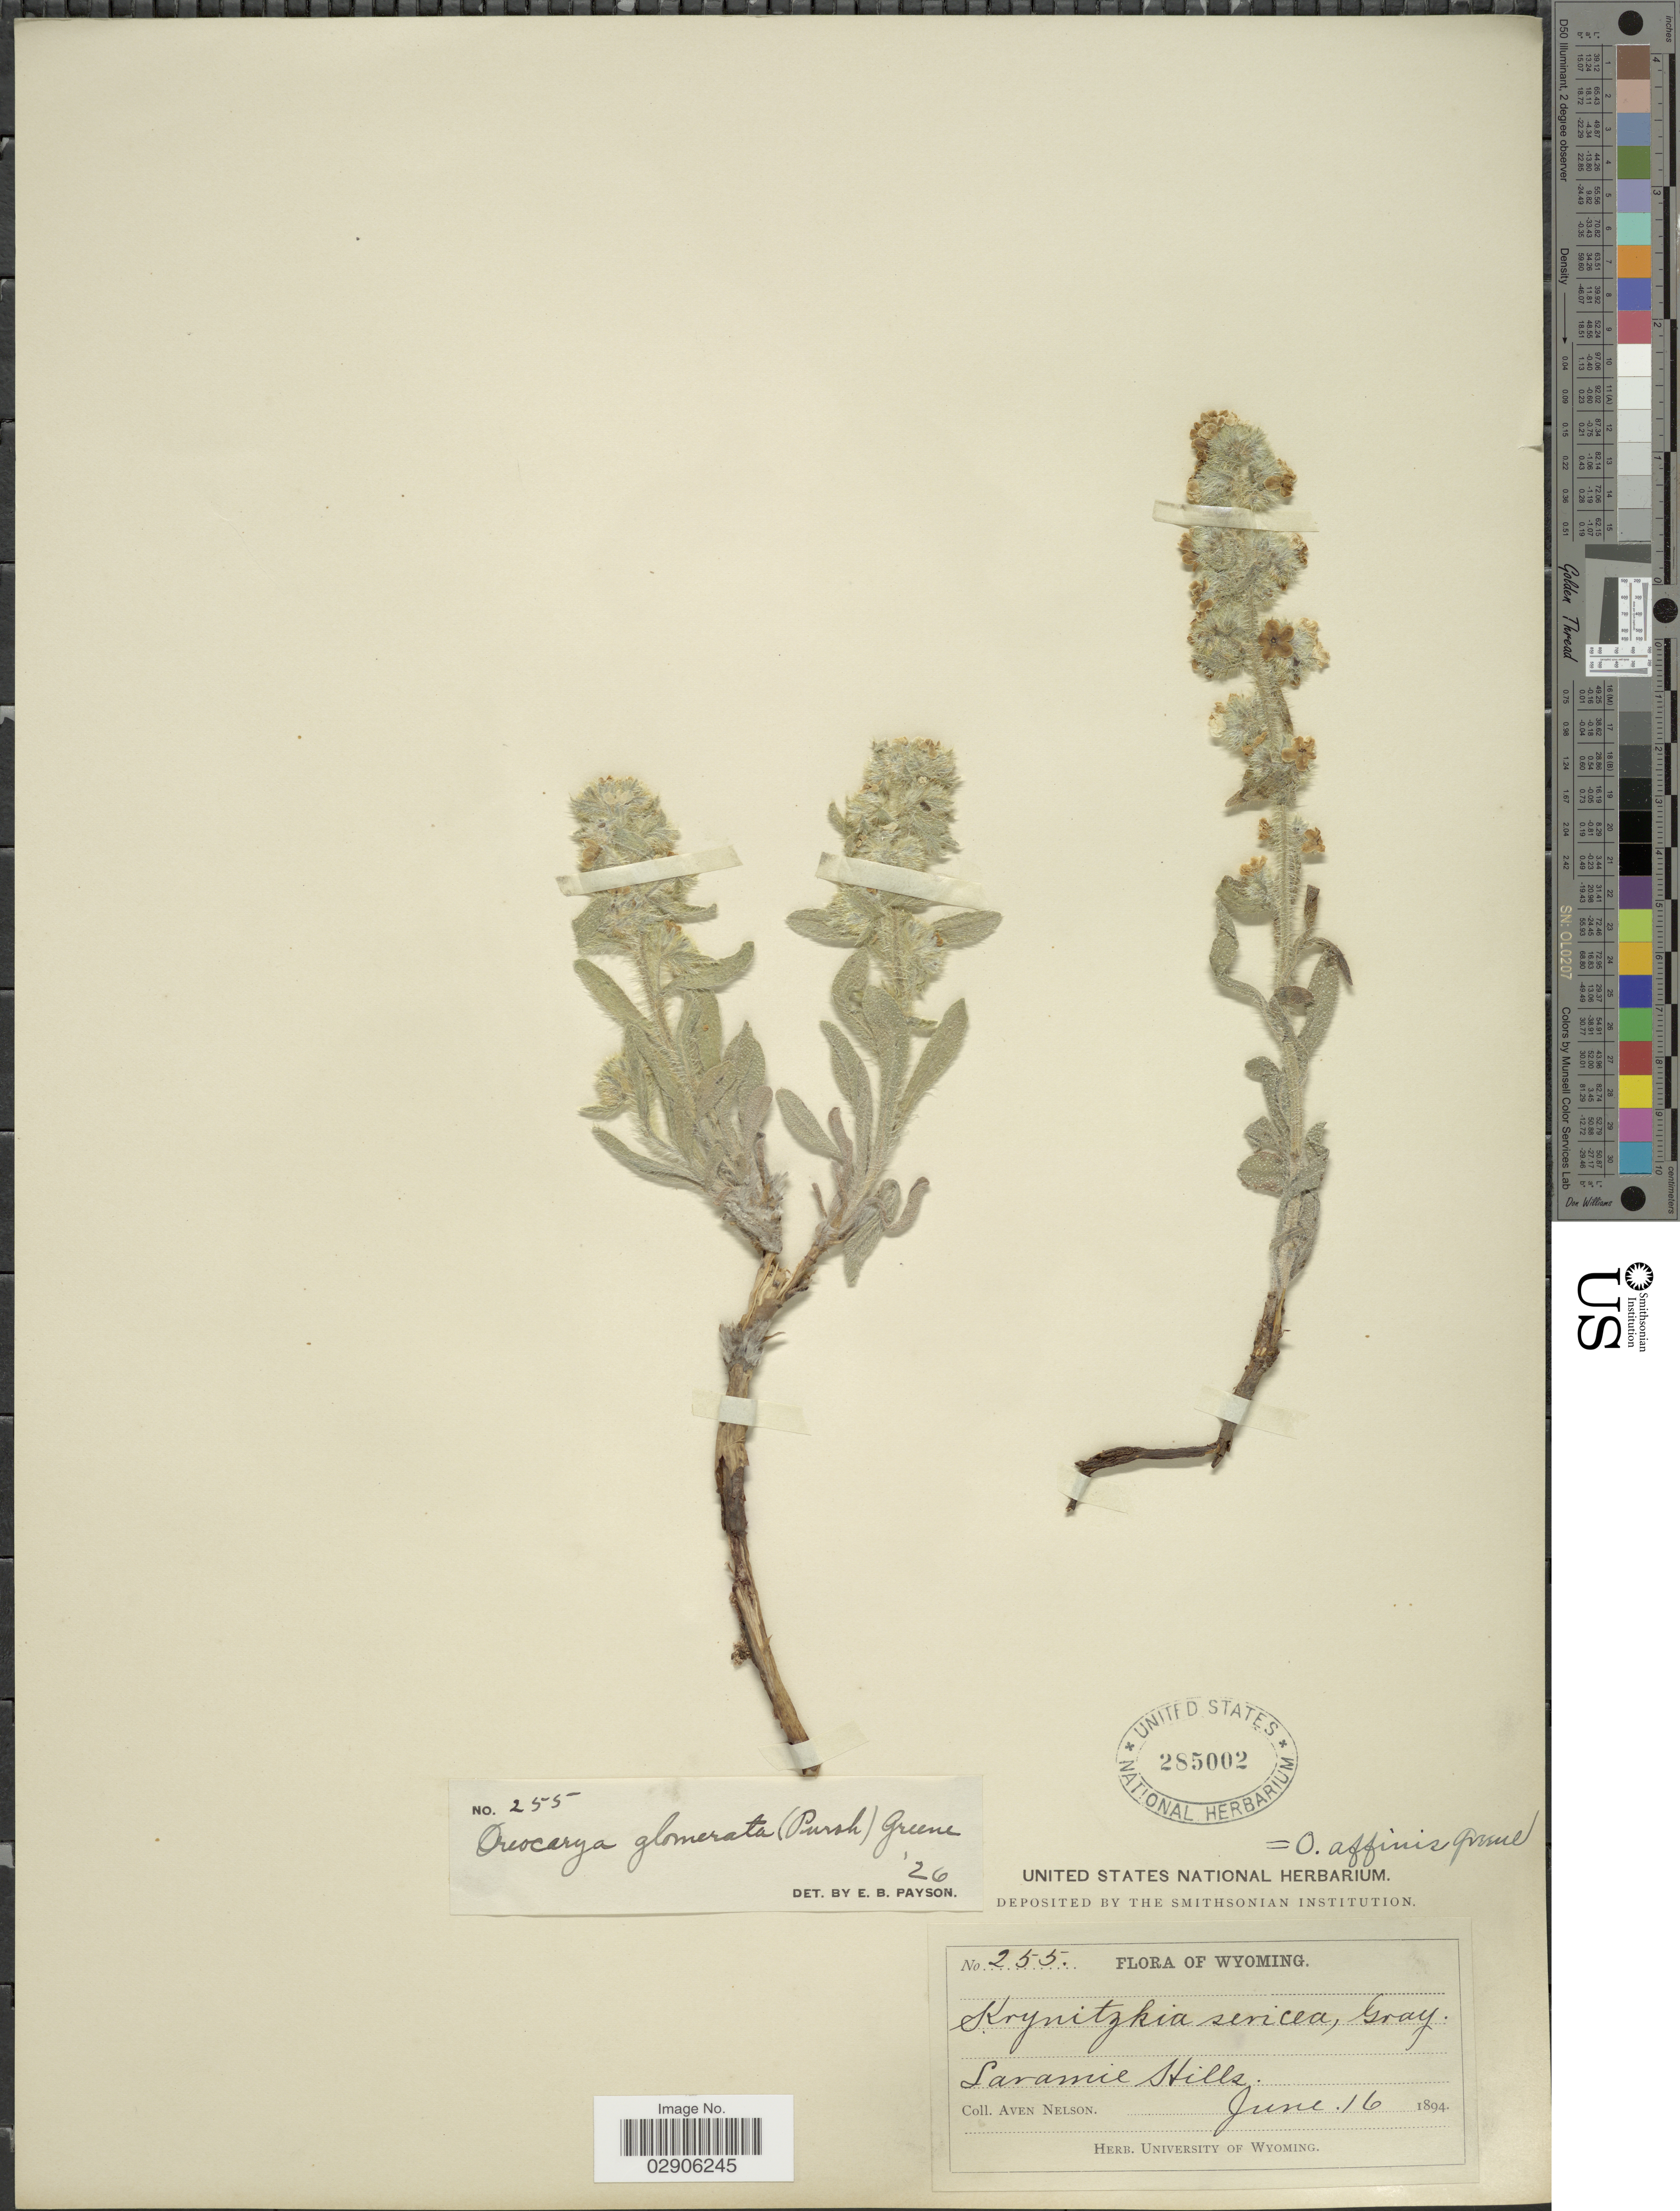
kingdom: Plantae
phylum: Tracheophyta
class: Magnoliopsida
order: Boraginales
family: Boraginaceae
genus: Cryptantha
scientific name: Cryptantha bradburiana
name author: Payson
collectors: A. Nelson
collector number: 255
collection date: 1894-06-16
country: United States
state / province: Wyoming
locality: Laramie Hills.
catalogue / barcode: US 285002